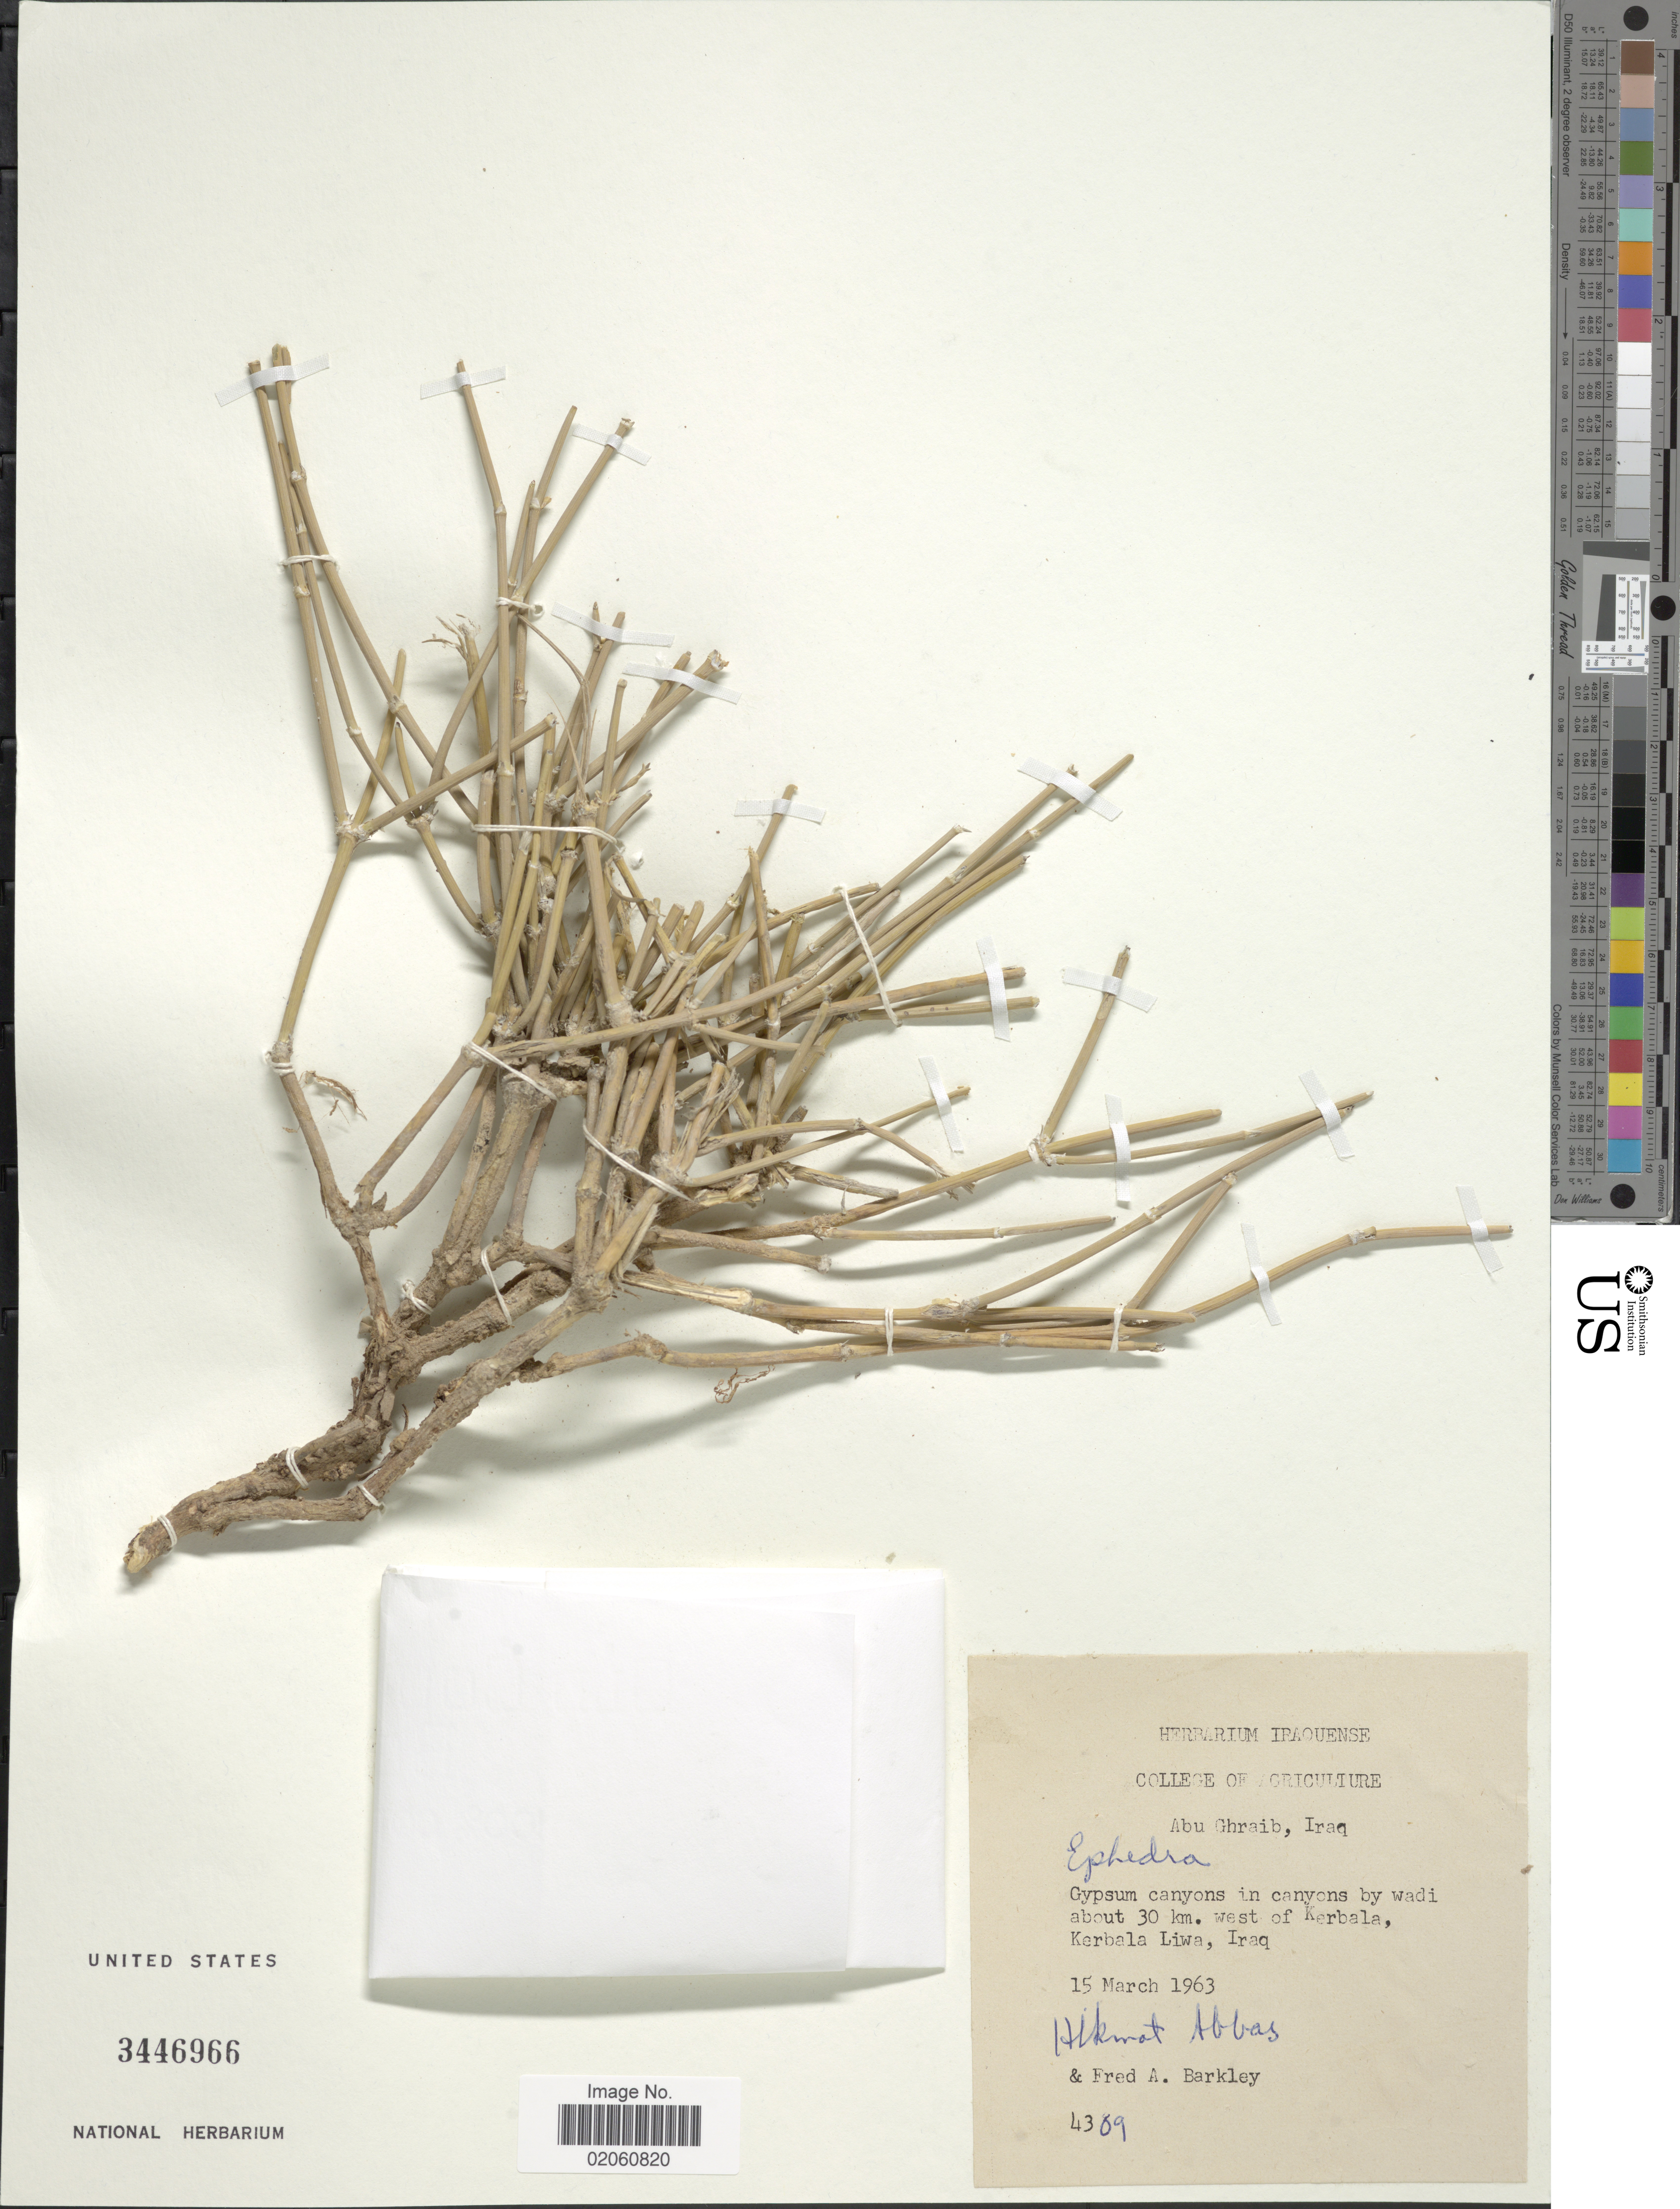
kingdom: Plantae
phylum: Tracheophyta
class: Gnetopsida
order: Ephedrales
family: Ephedraceae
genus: Ephedra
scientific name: Ephedra sp.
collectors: H. Abbas & F. A. Barkley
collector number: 4369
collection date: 1963-03-15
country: Iraq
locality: Gypsum canyons in canyons by wadi about 30 km west of Kerbala, Kerbala Liwa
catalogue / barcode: US 3446966